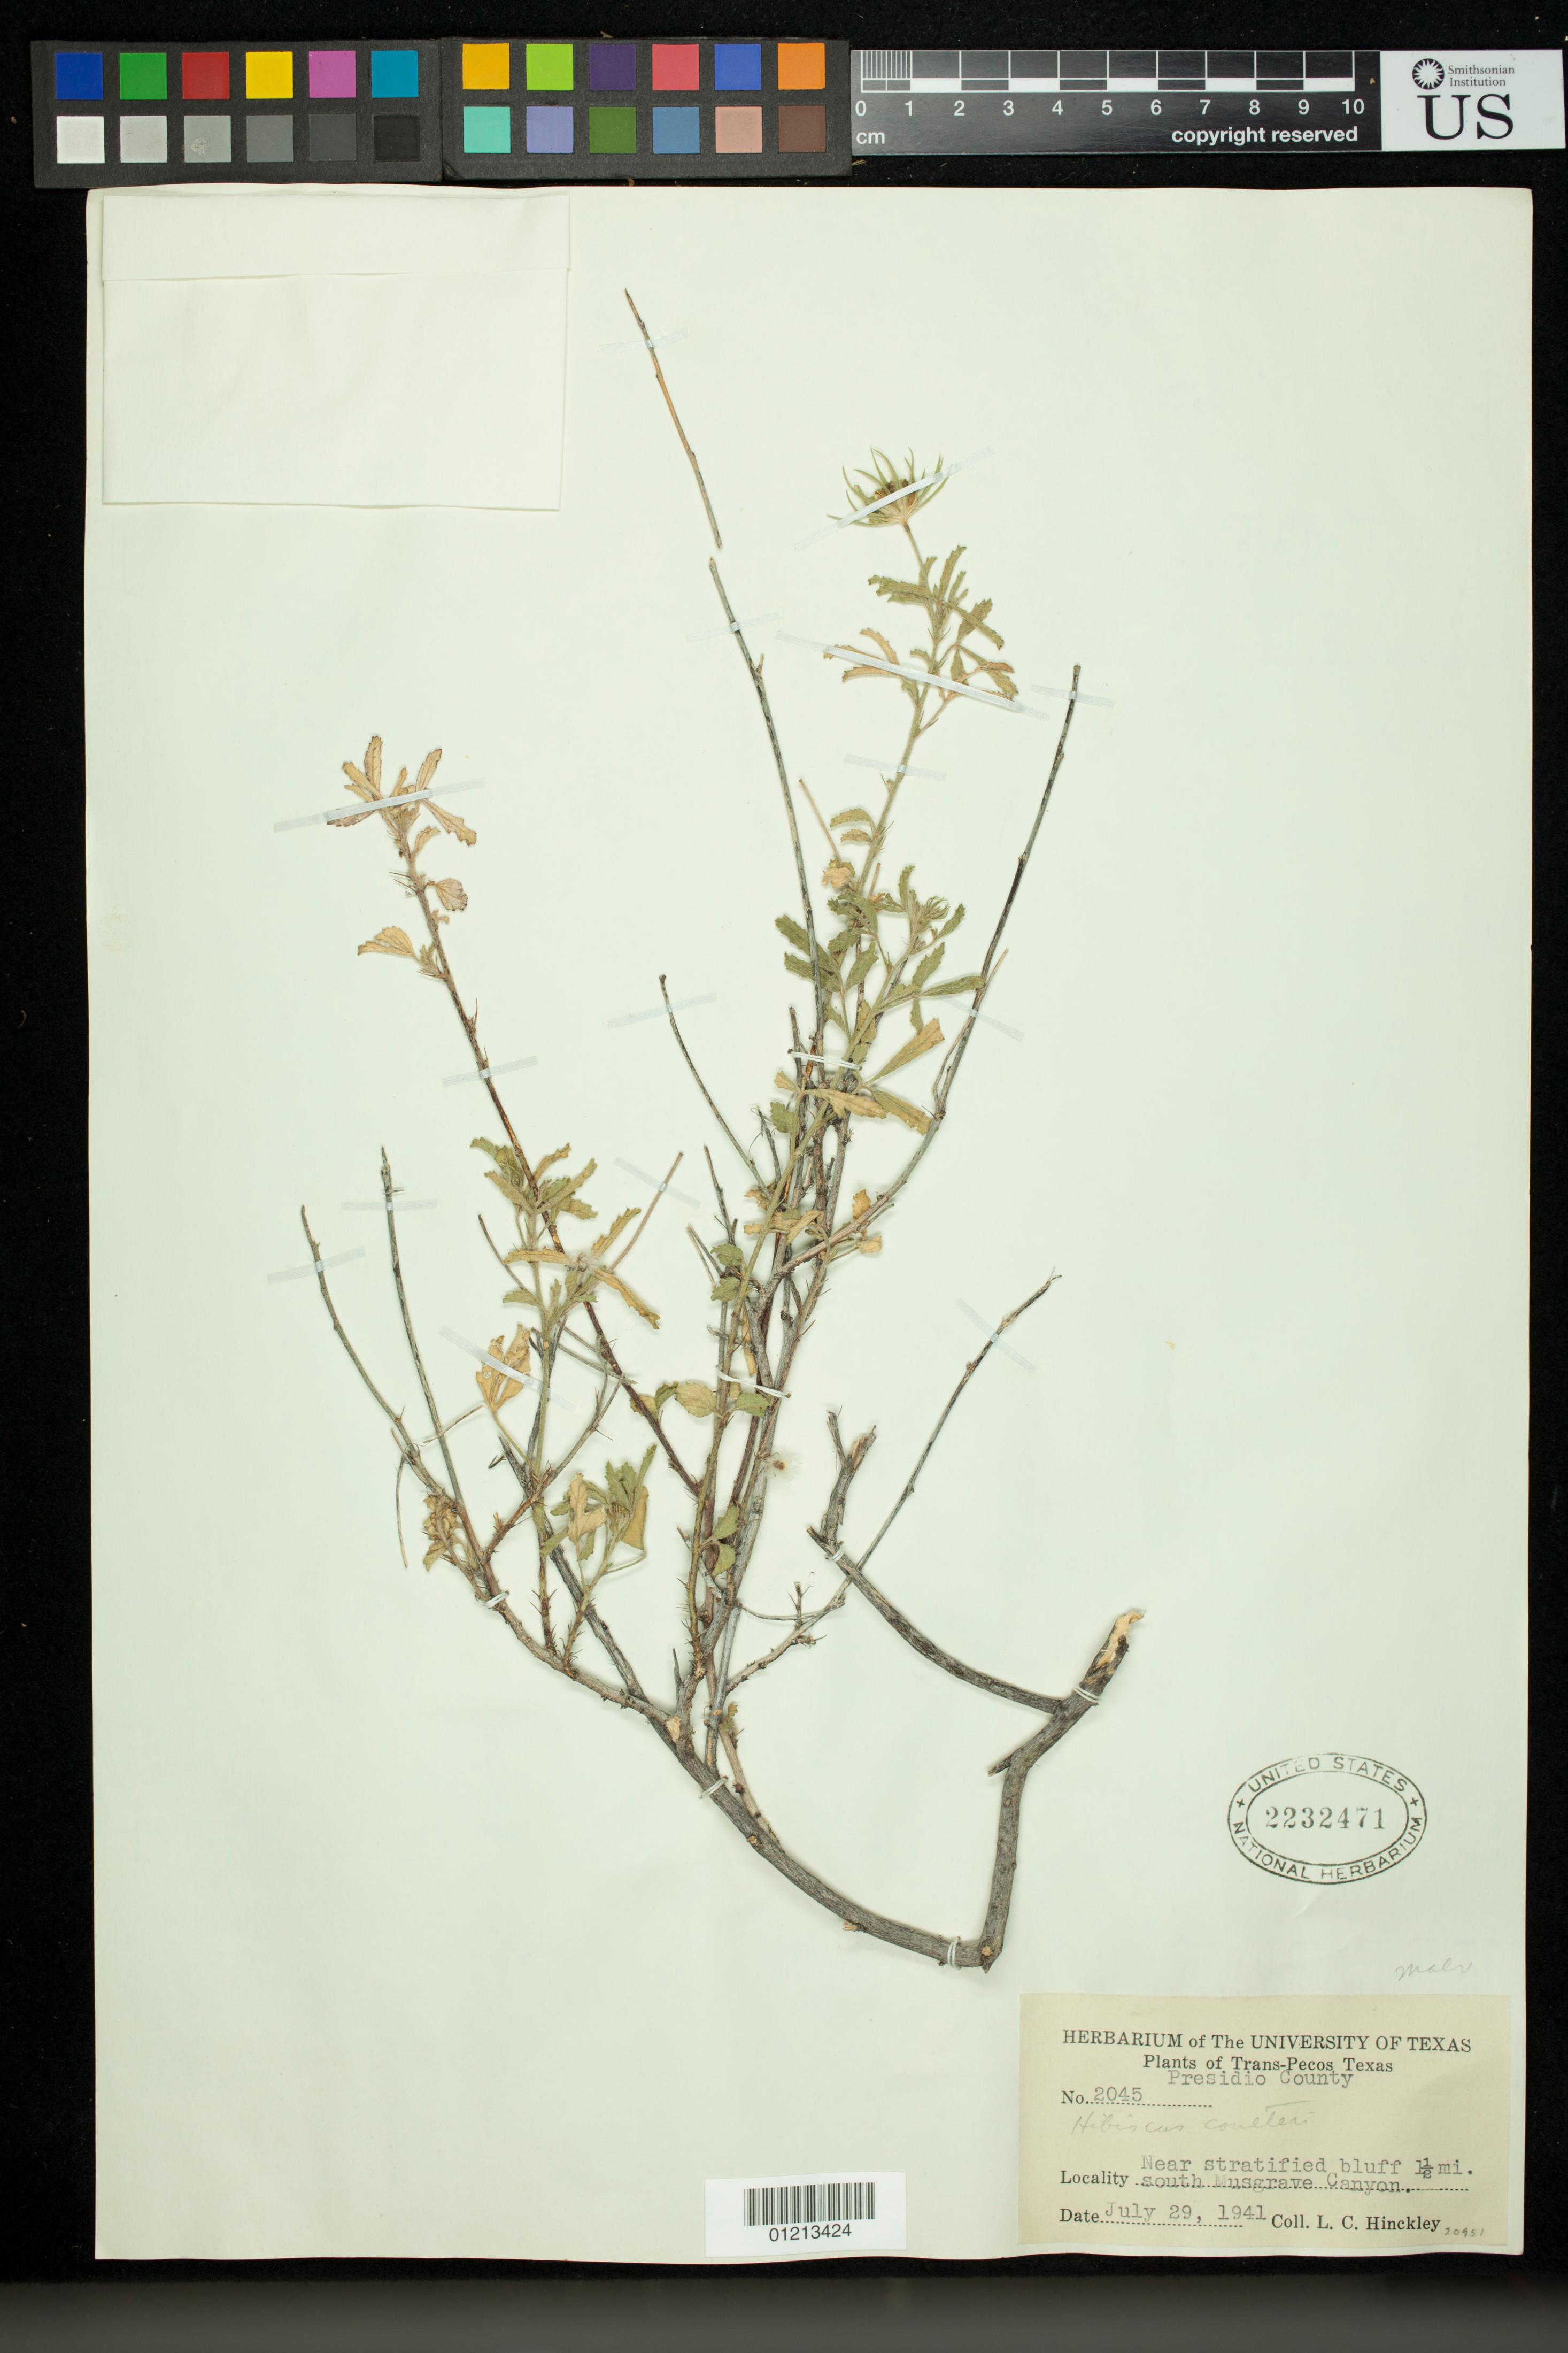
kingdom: Plantae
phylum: Tracheophyta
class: Magnoliopsida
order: Malvales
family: Malvaceae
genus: Hibiscus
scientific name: Hibiscus coulteri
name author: Harv. ex A. Gray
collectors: L. Hinckley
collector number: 2045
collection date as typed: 29 Jul 1941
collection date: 1941-07-29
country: United States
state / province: Texas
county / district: Presidio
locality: Trans-Pecos, Presidio County: near stratified bluff 1½ mi. south Musgrave Canyon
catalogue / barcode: US 2232471